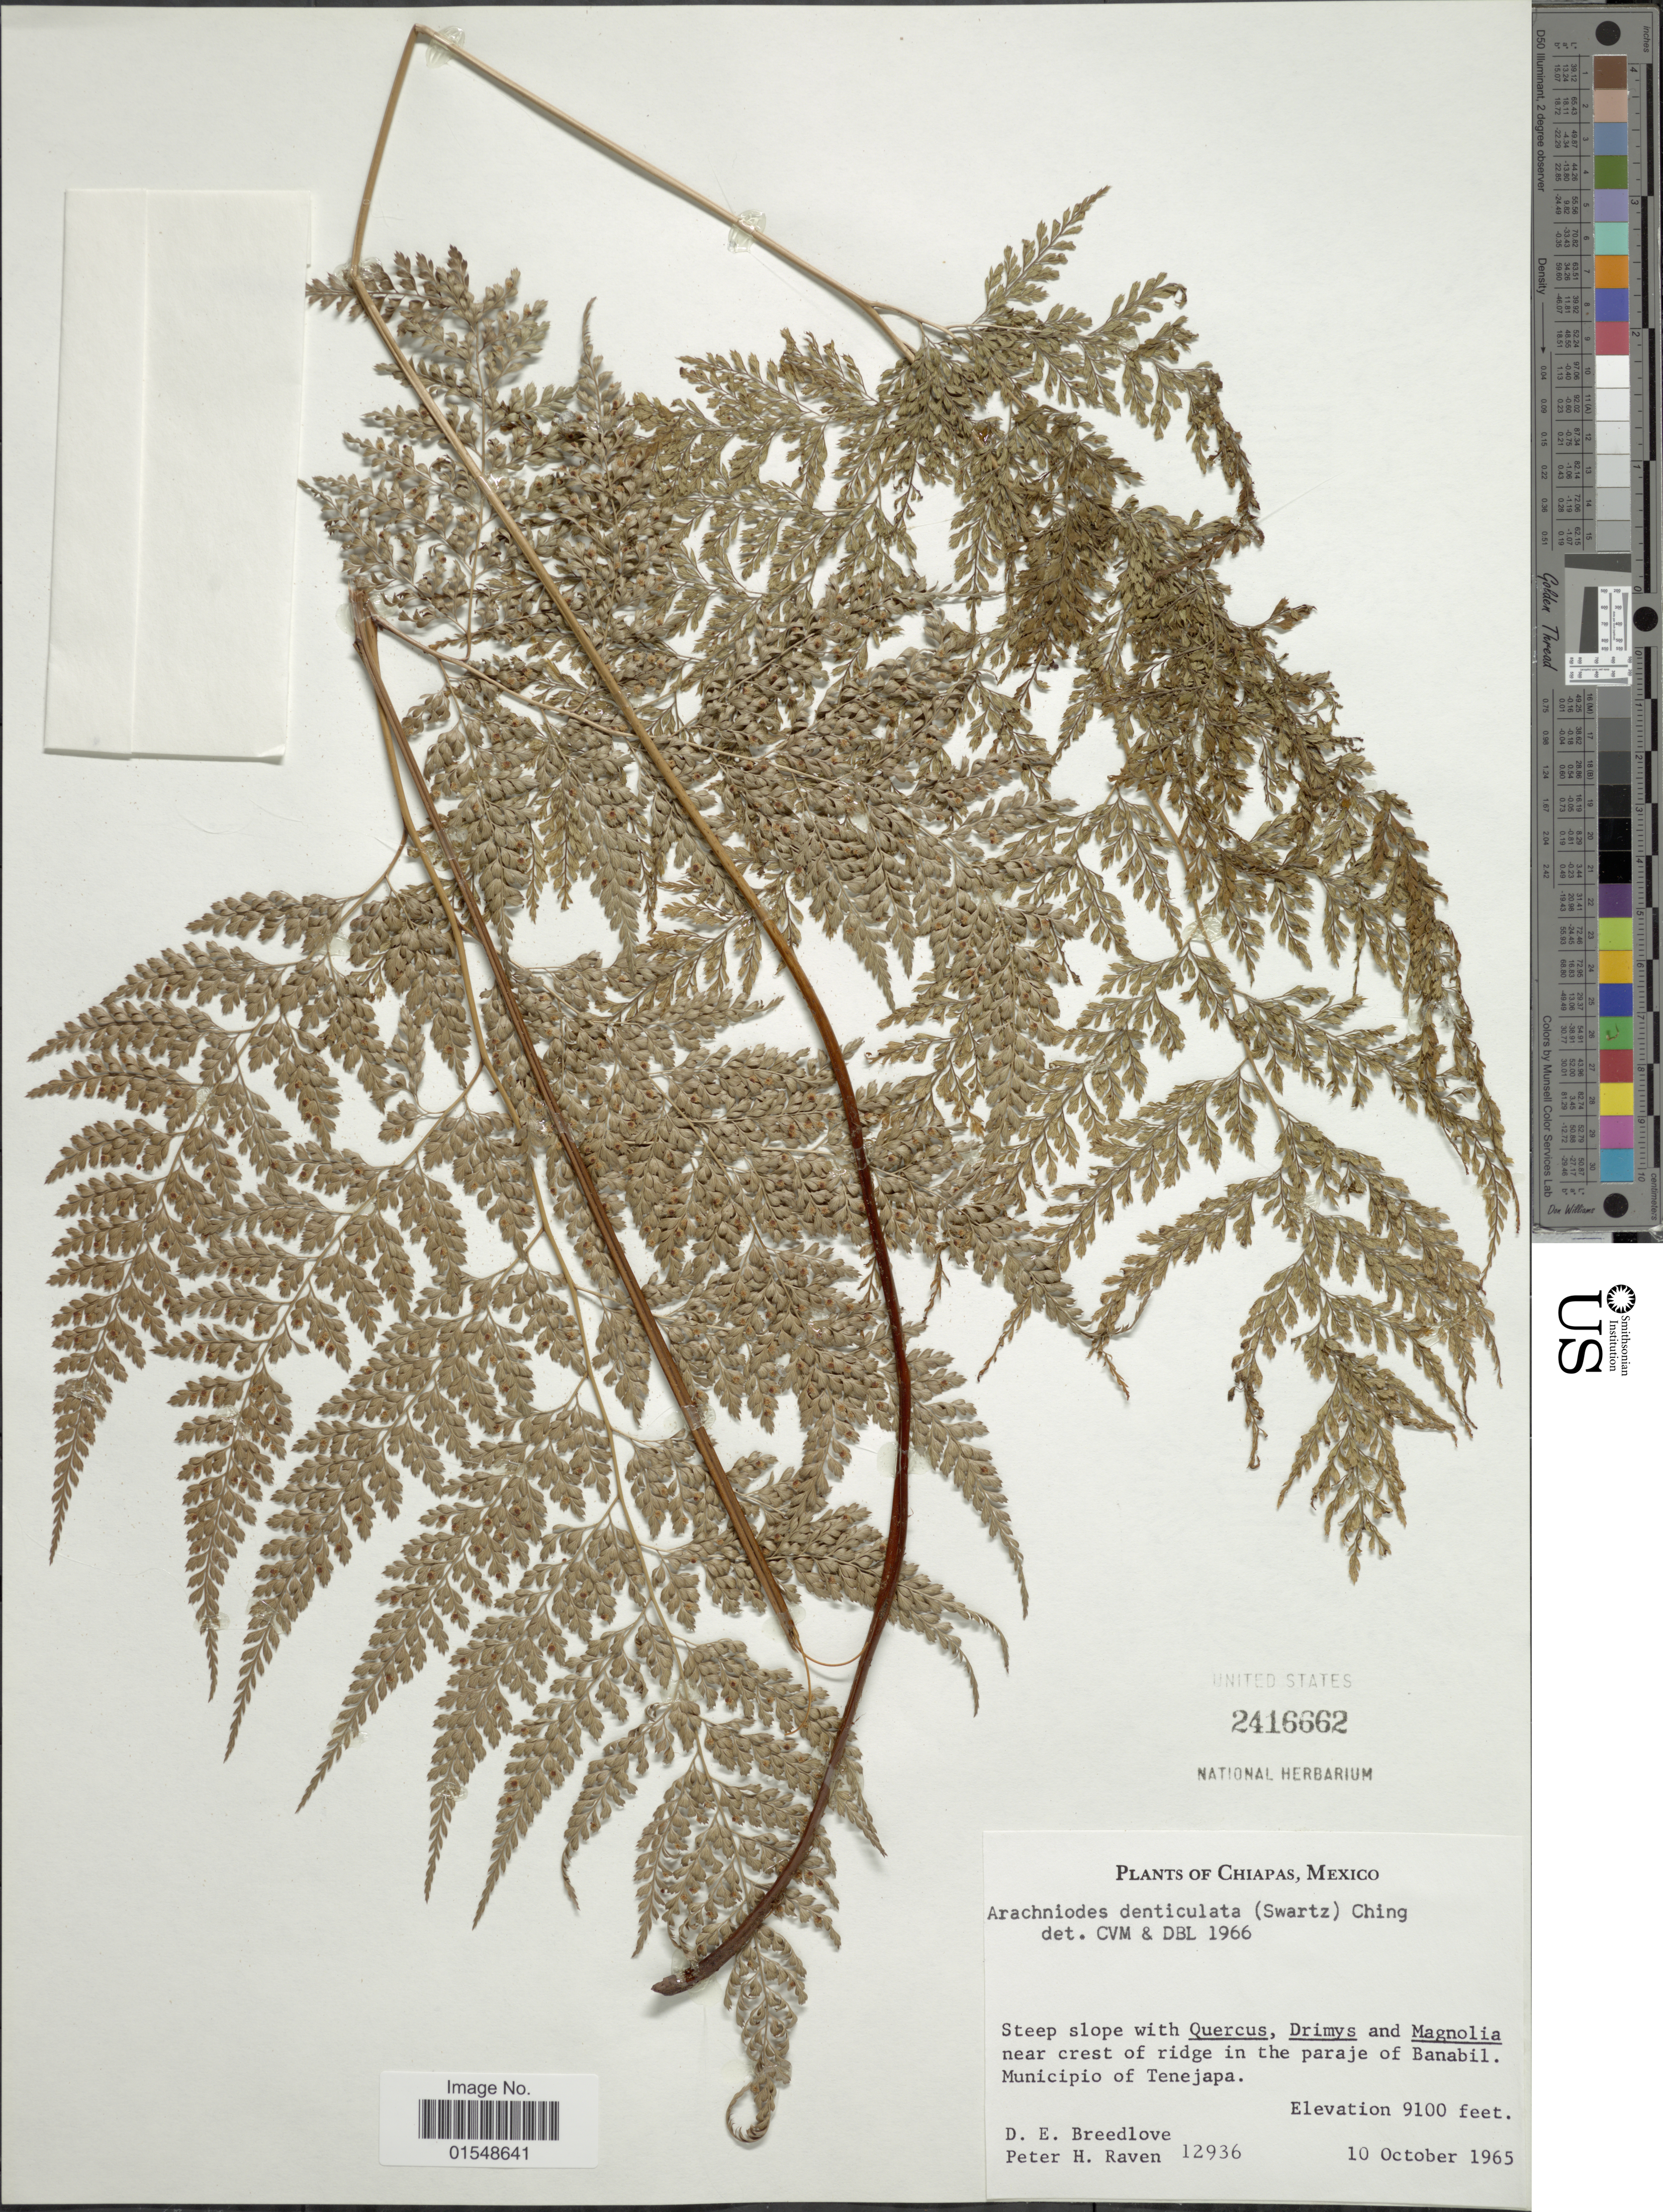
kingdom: Plantae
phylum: Tracheophyta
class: Polypodiopsida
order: Polypodiales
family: Dryopteridaceae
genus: Arachniodes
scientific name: Arachniodes denticulata var. barbensis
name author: (C. Chr.) Lellinger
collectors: D. E. Breedlove & P. Raven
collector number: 12936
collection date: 1965-10-10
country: Mexico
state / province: Chiapas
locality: Near crest of ridge in the paraje of Banabil, Muncipio of Tenejapa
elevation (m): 2774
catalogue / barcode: US 2416662